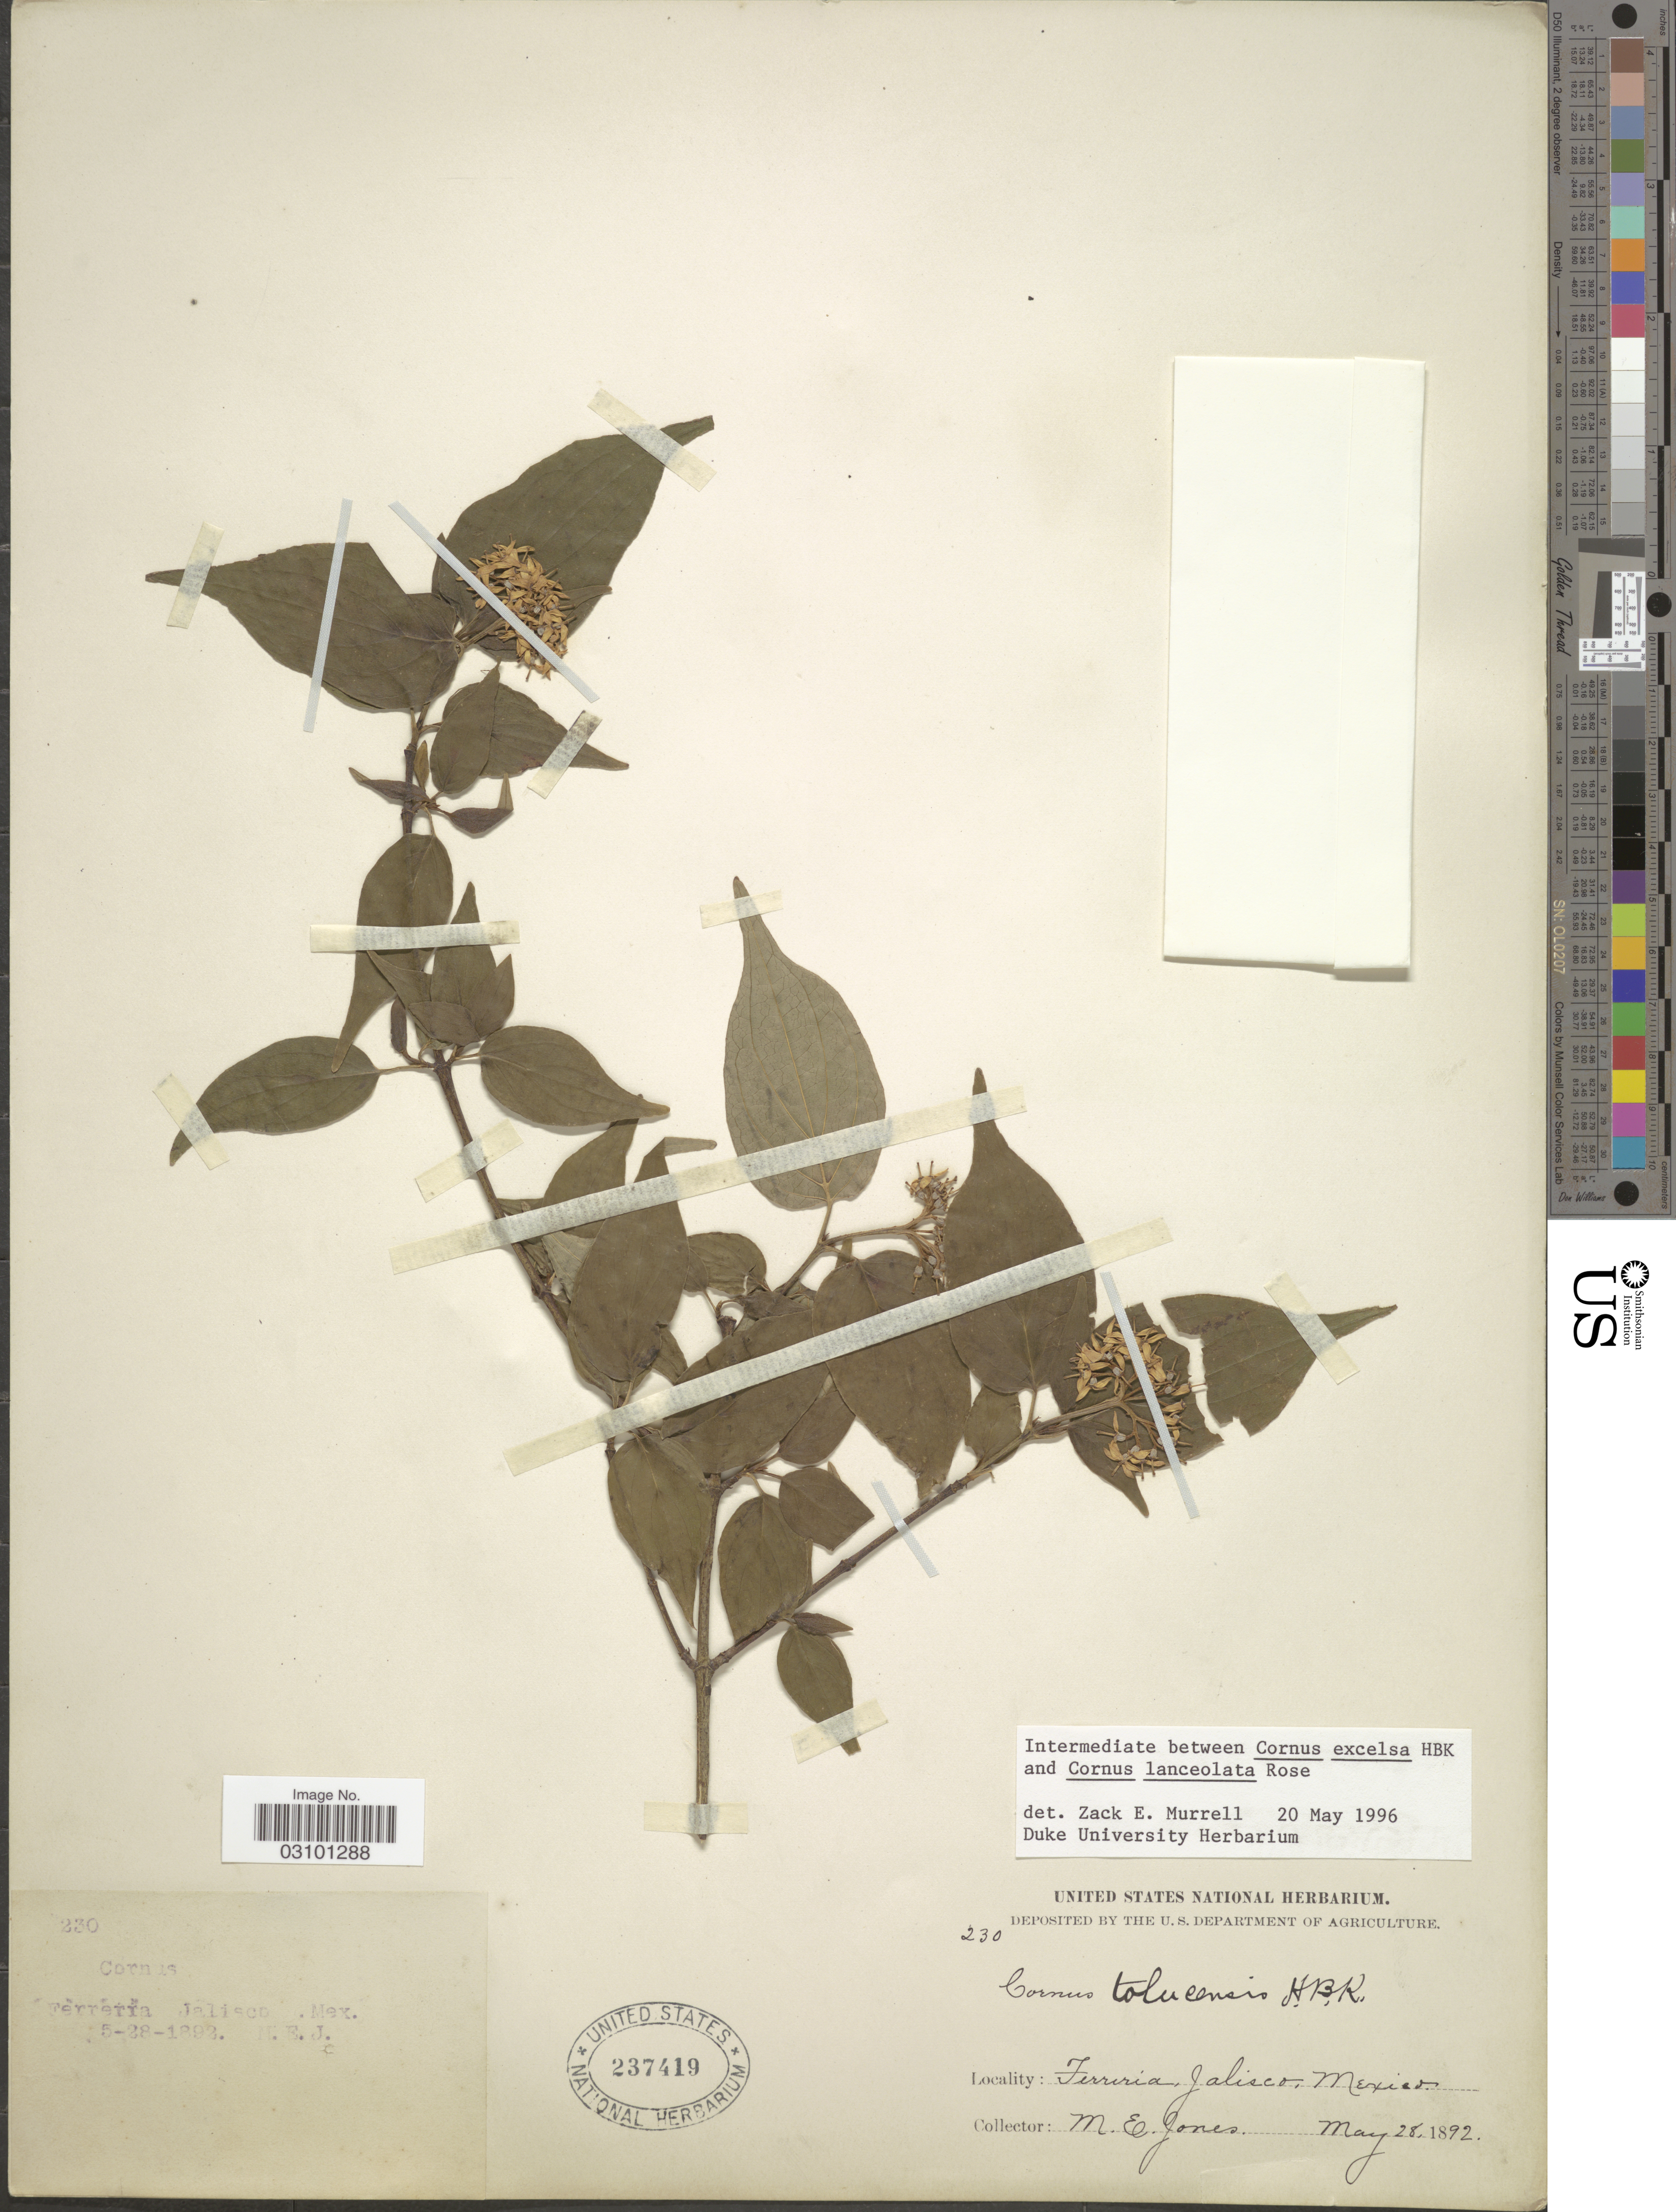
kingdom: Plantae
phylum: Tracheophyta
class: Magnoliopsida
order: Cornales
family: Cornaceae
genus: Cornus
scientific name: Cornus sp.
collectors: M. E. Jones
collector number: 230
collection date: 1892-05-28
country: Mexico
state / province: Jalisco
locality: Ferreria.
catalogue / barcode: US 237419